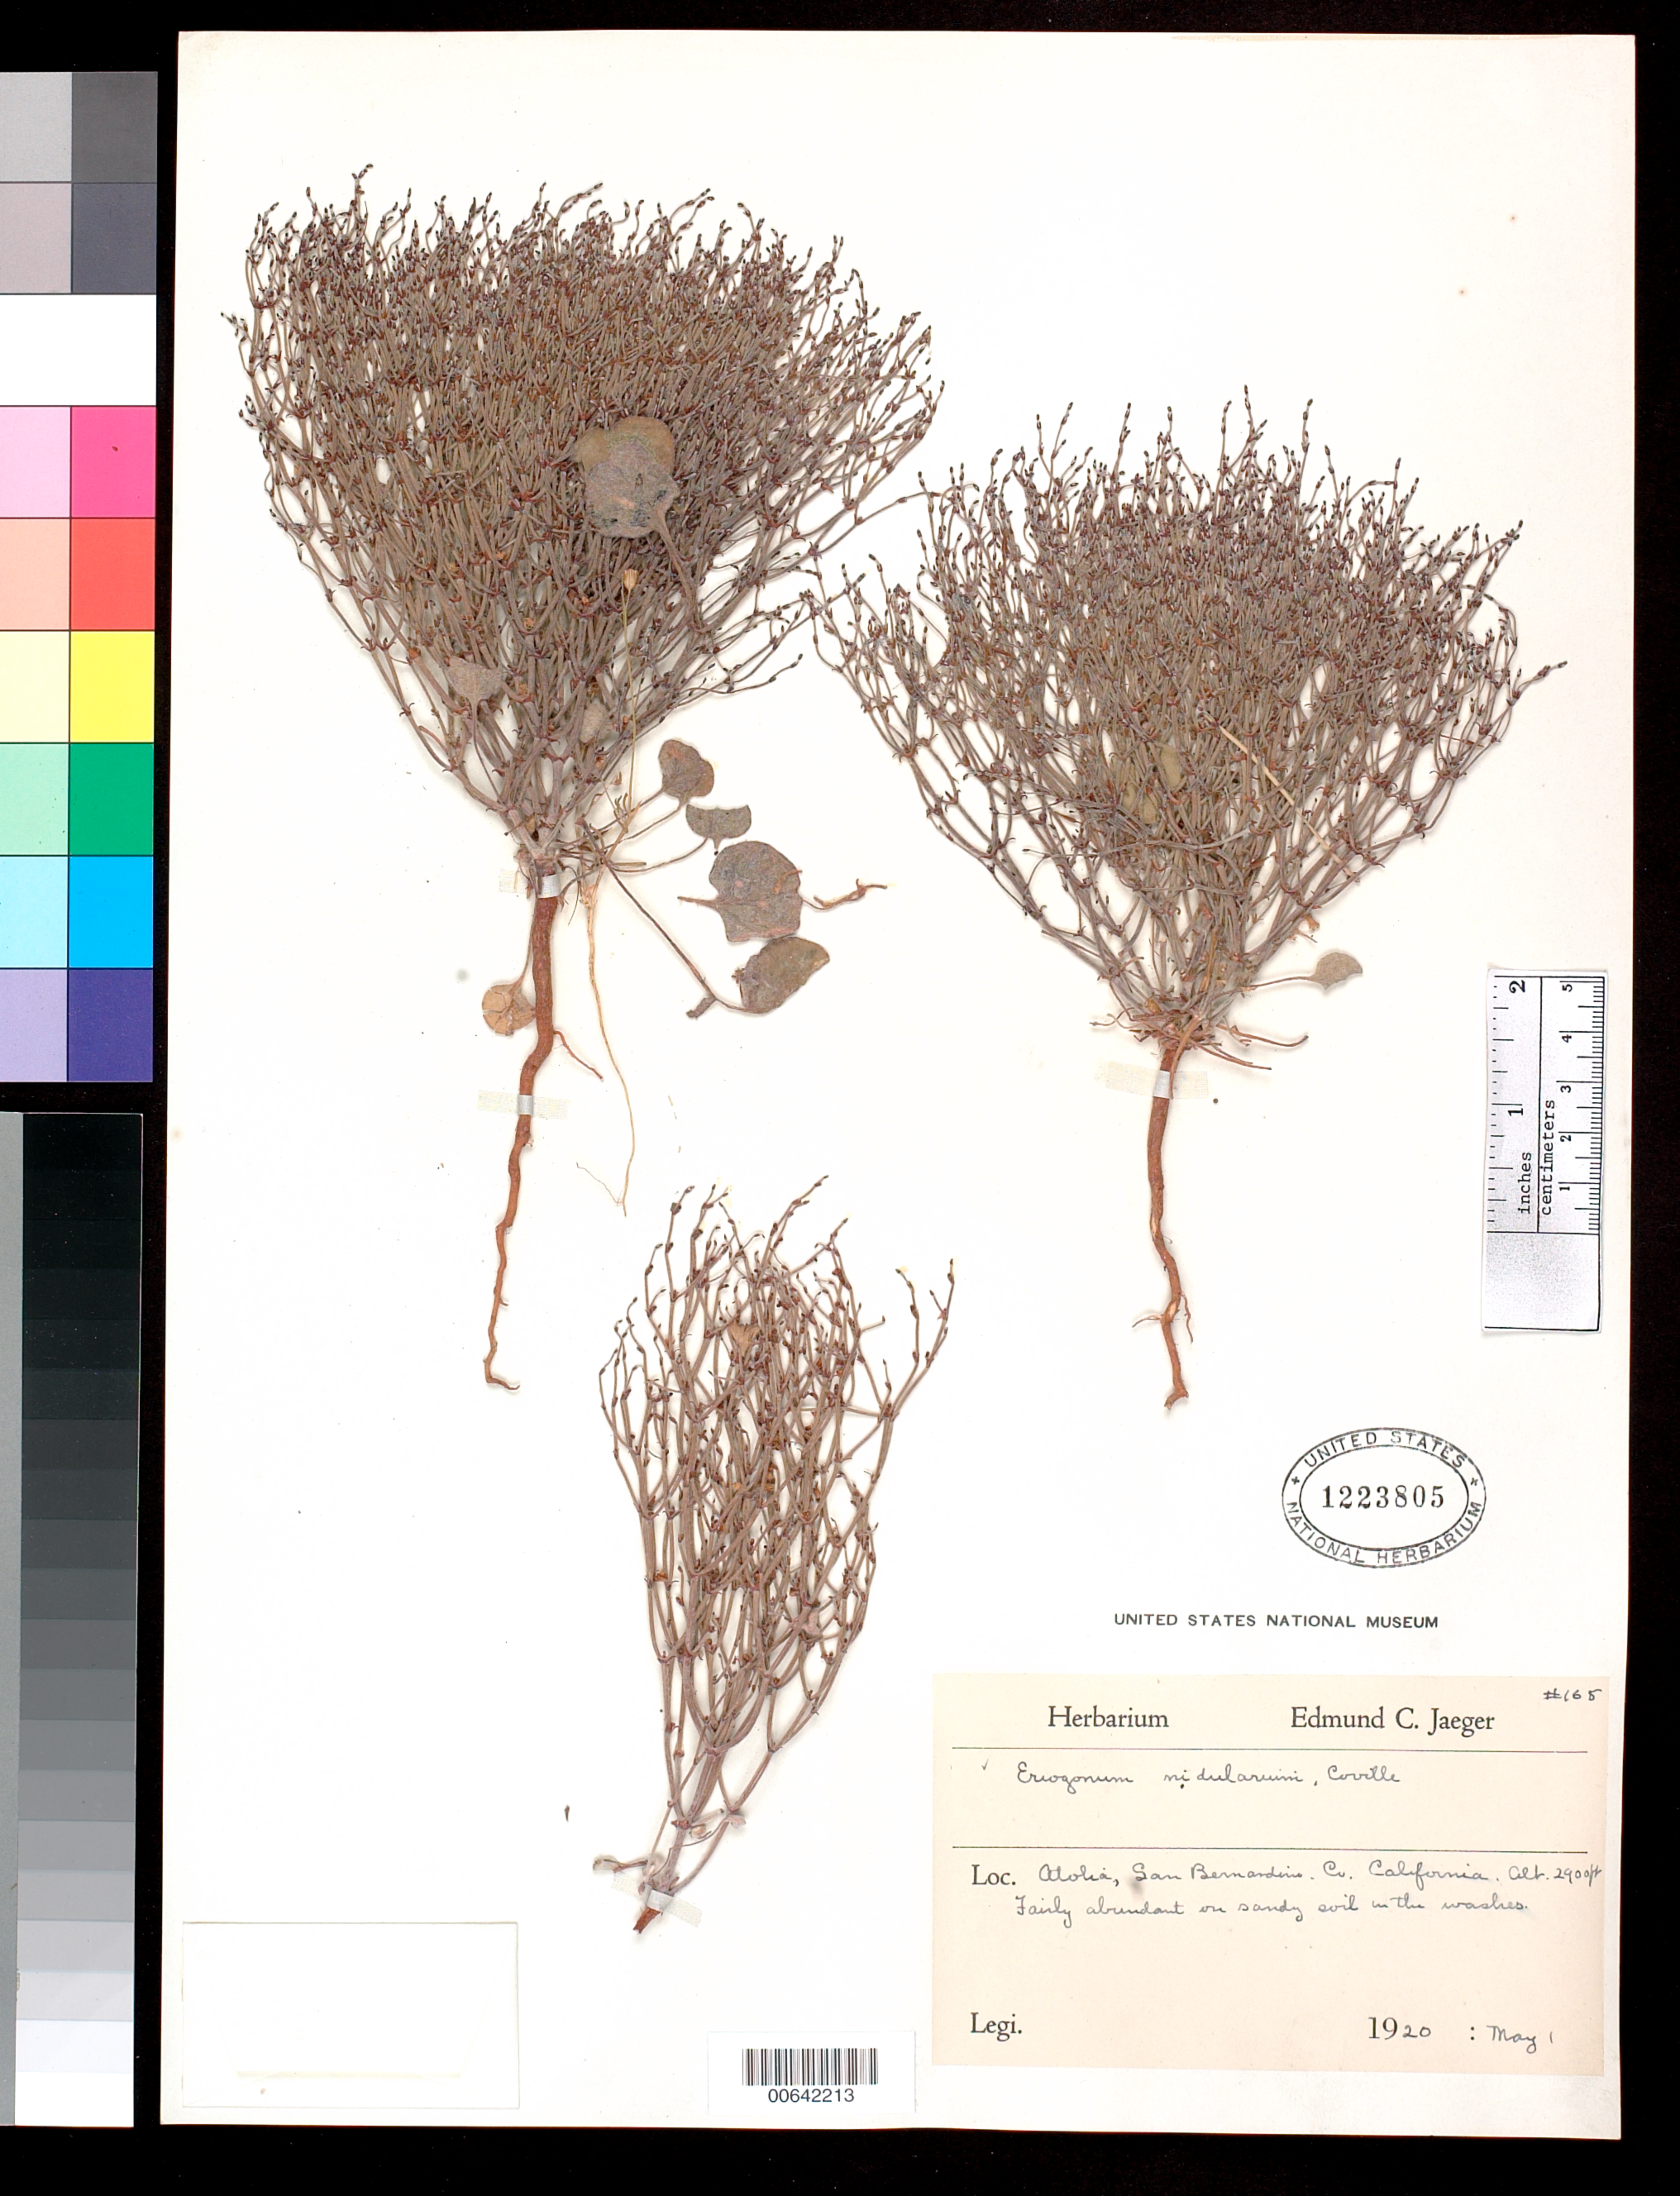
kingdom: Plantae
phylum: Tracheophyta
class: Magnoliopsida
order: Caryophyllales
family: Polygonaceae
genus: Eriogonum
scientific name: Eriogonum nidularium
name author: Coville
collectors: E. Jaeger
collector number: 165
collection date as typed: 01 May 1920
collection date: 1920-05-01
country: United States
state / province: California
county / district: San Bernardino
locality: Atolia.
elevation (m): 884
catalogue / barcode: US 1223805